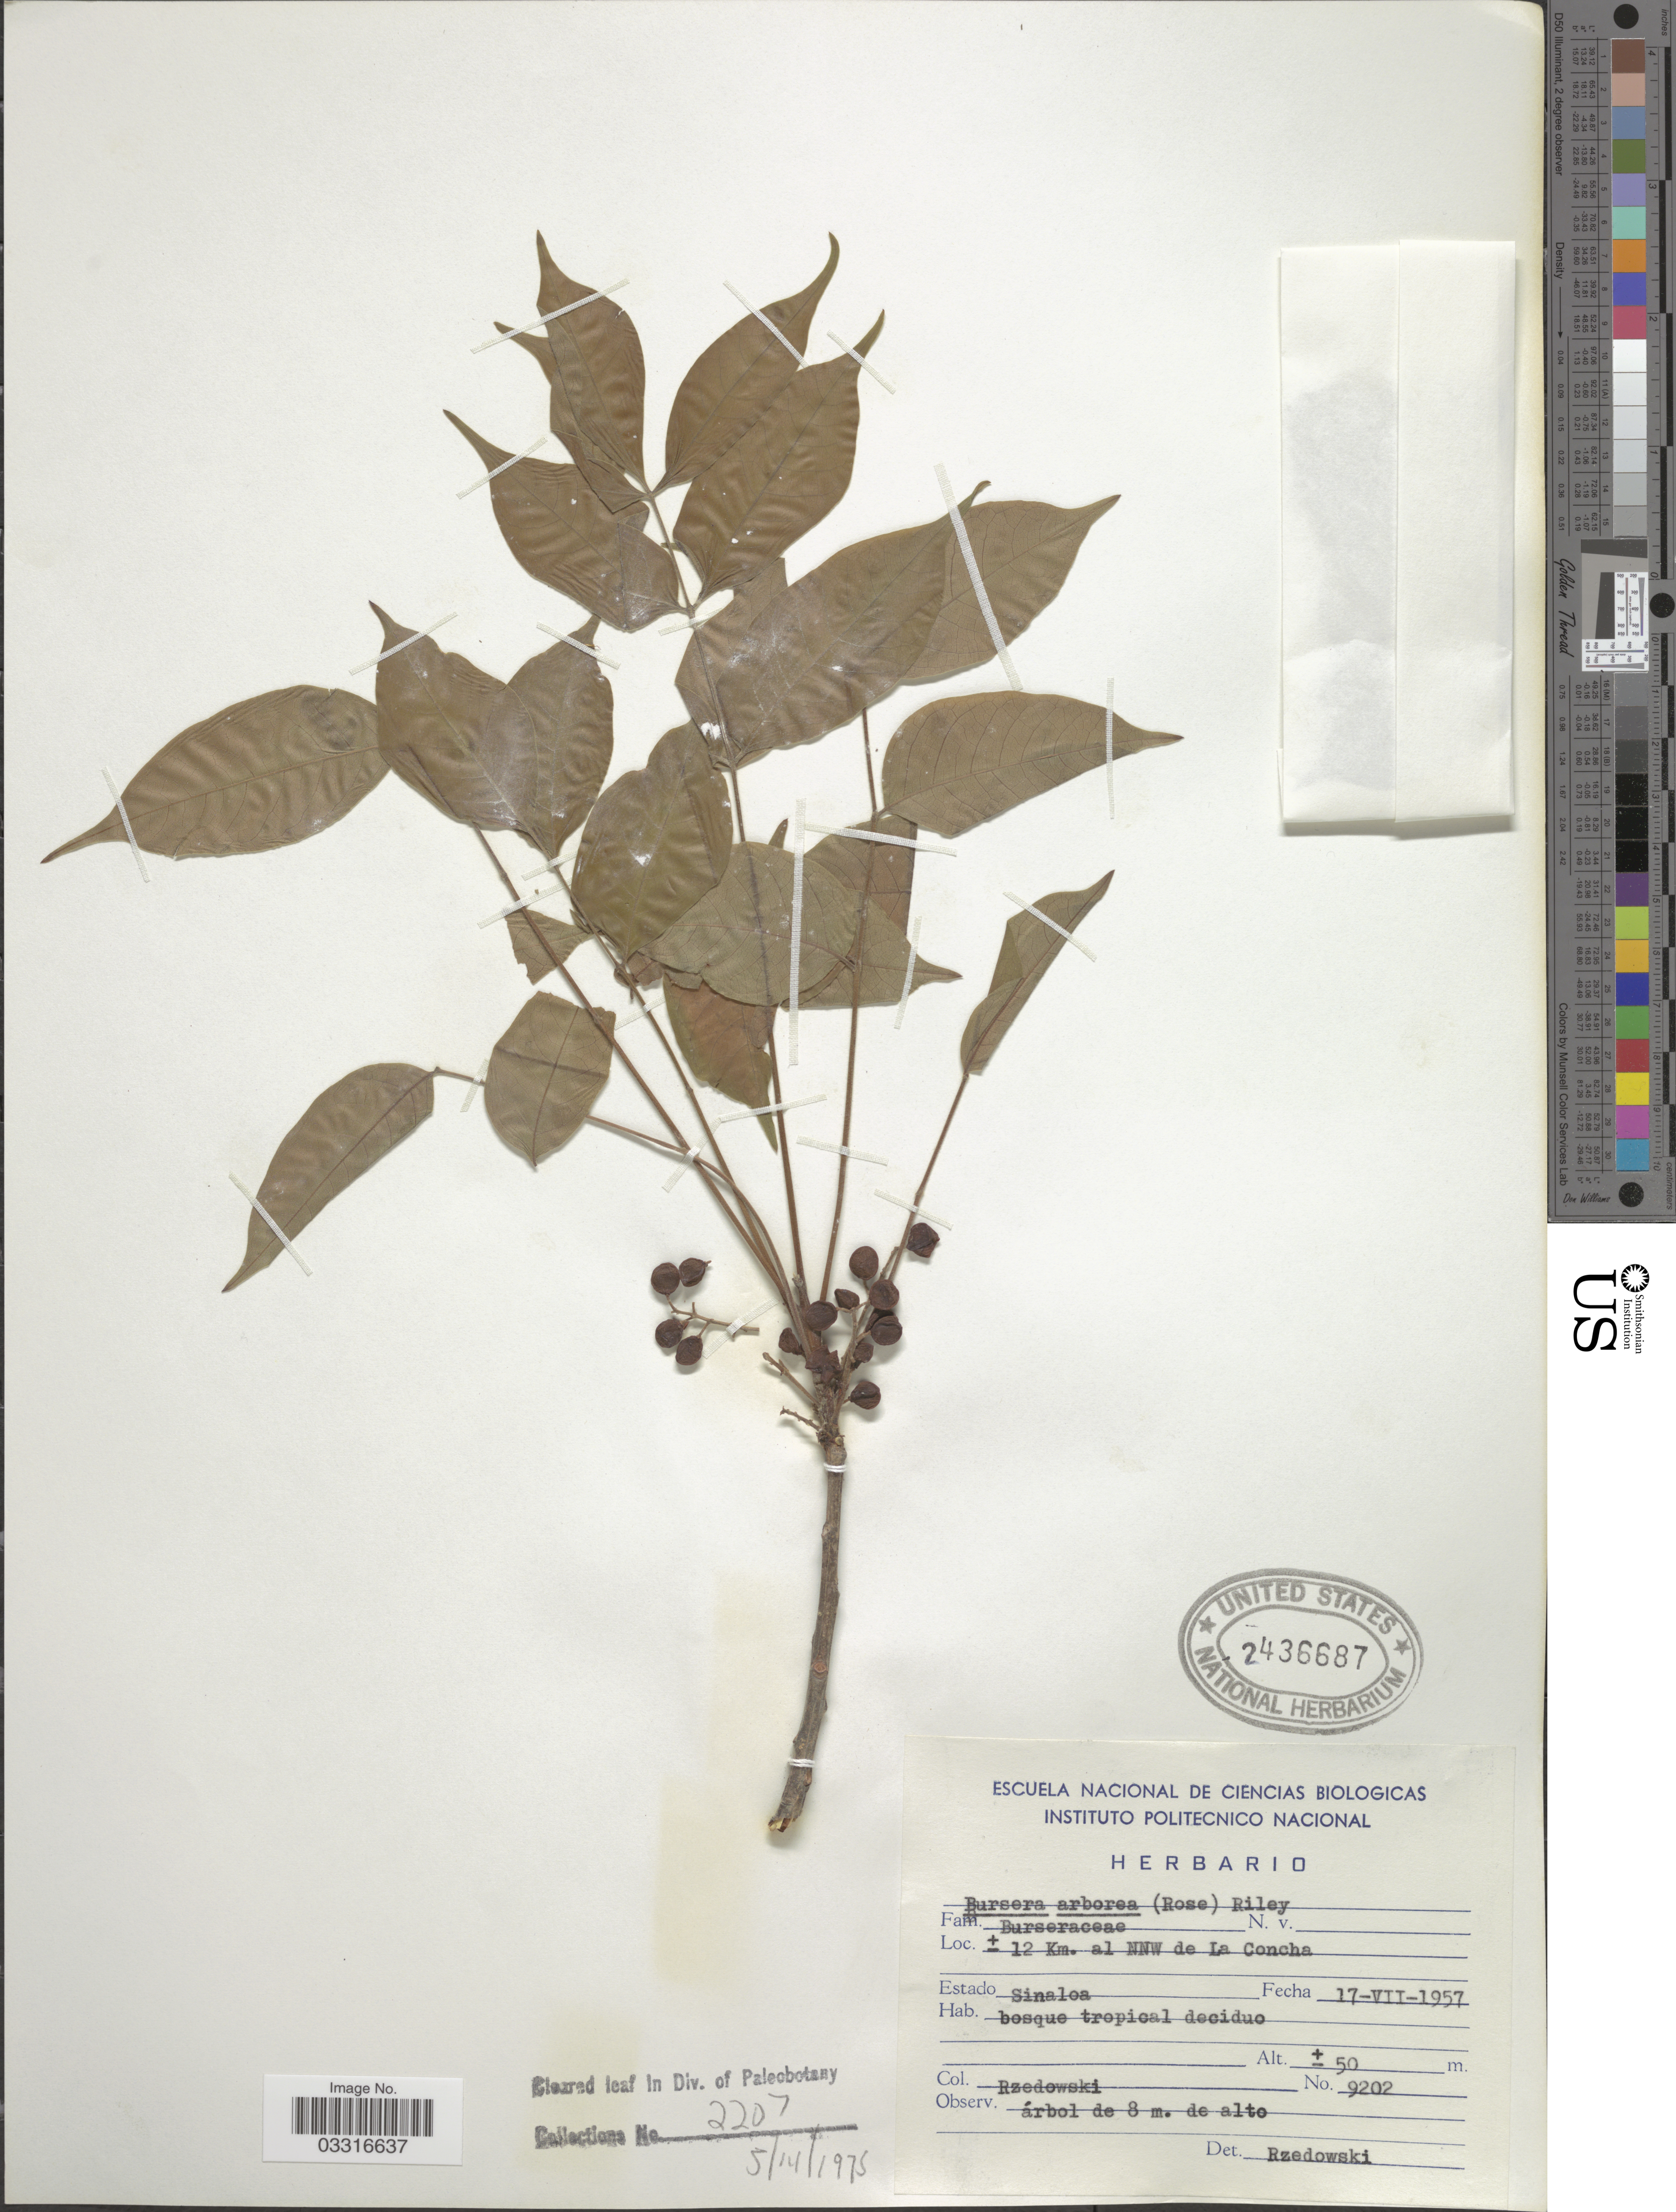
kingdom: Plantae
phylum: Tracheophyta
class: Magnoliopsida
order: Sapindales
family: Burseraceae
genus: Bursera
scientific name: Bursera simaruba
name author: (L.) Sarg.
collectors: Rzedowski, --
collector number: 9202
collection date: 1957-08-17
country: Mexico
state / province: Sinaloa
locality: ± 12 Km. al NNW de La Concha.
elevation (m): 50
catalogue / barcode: US 2436687